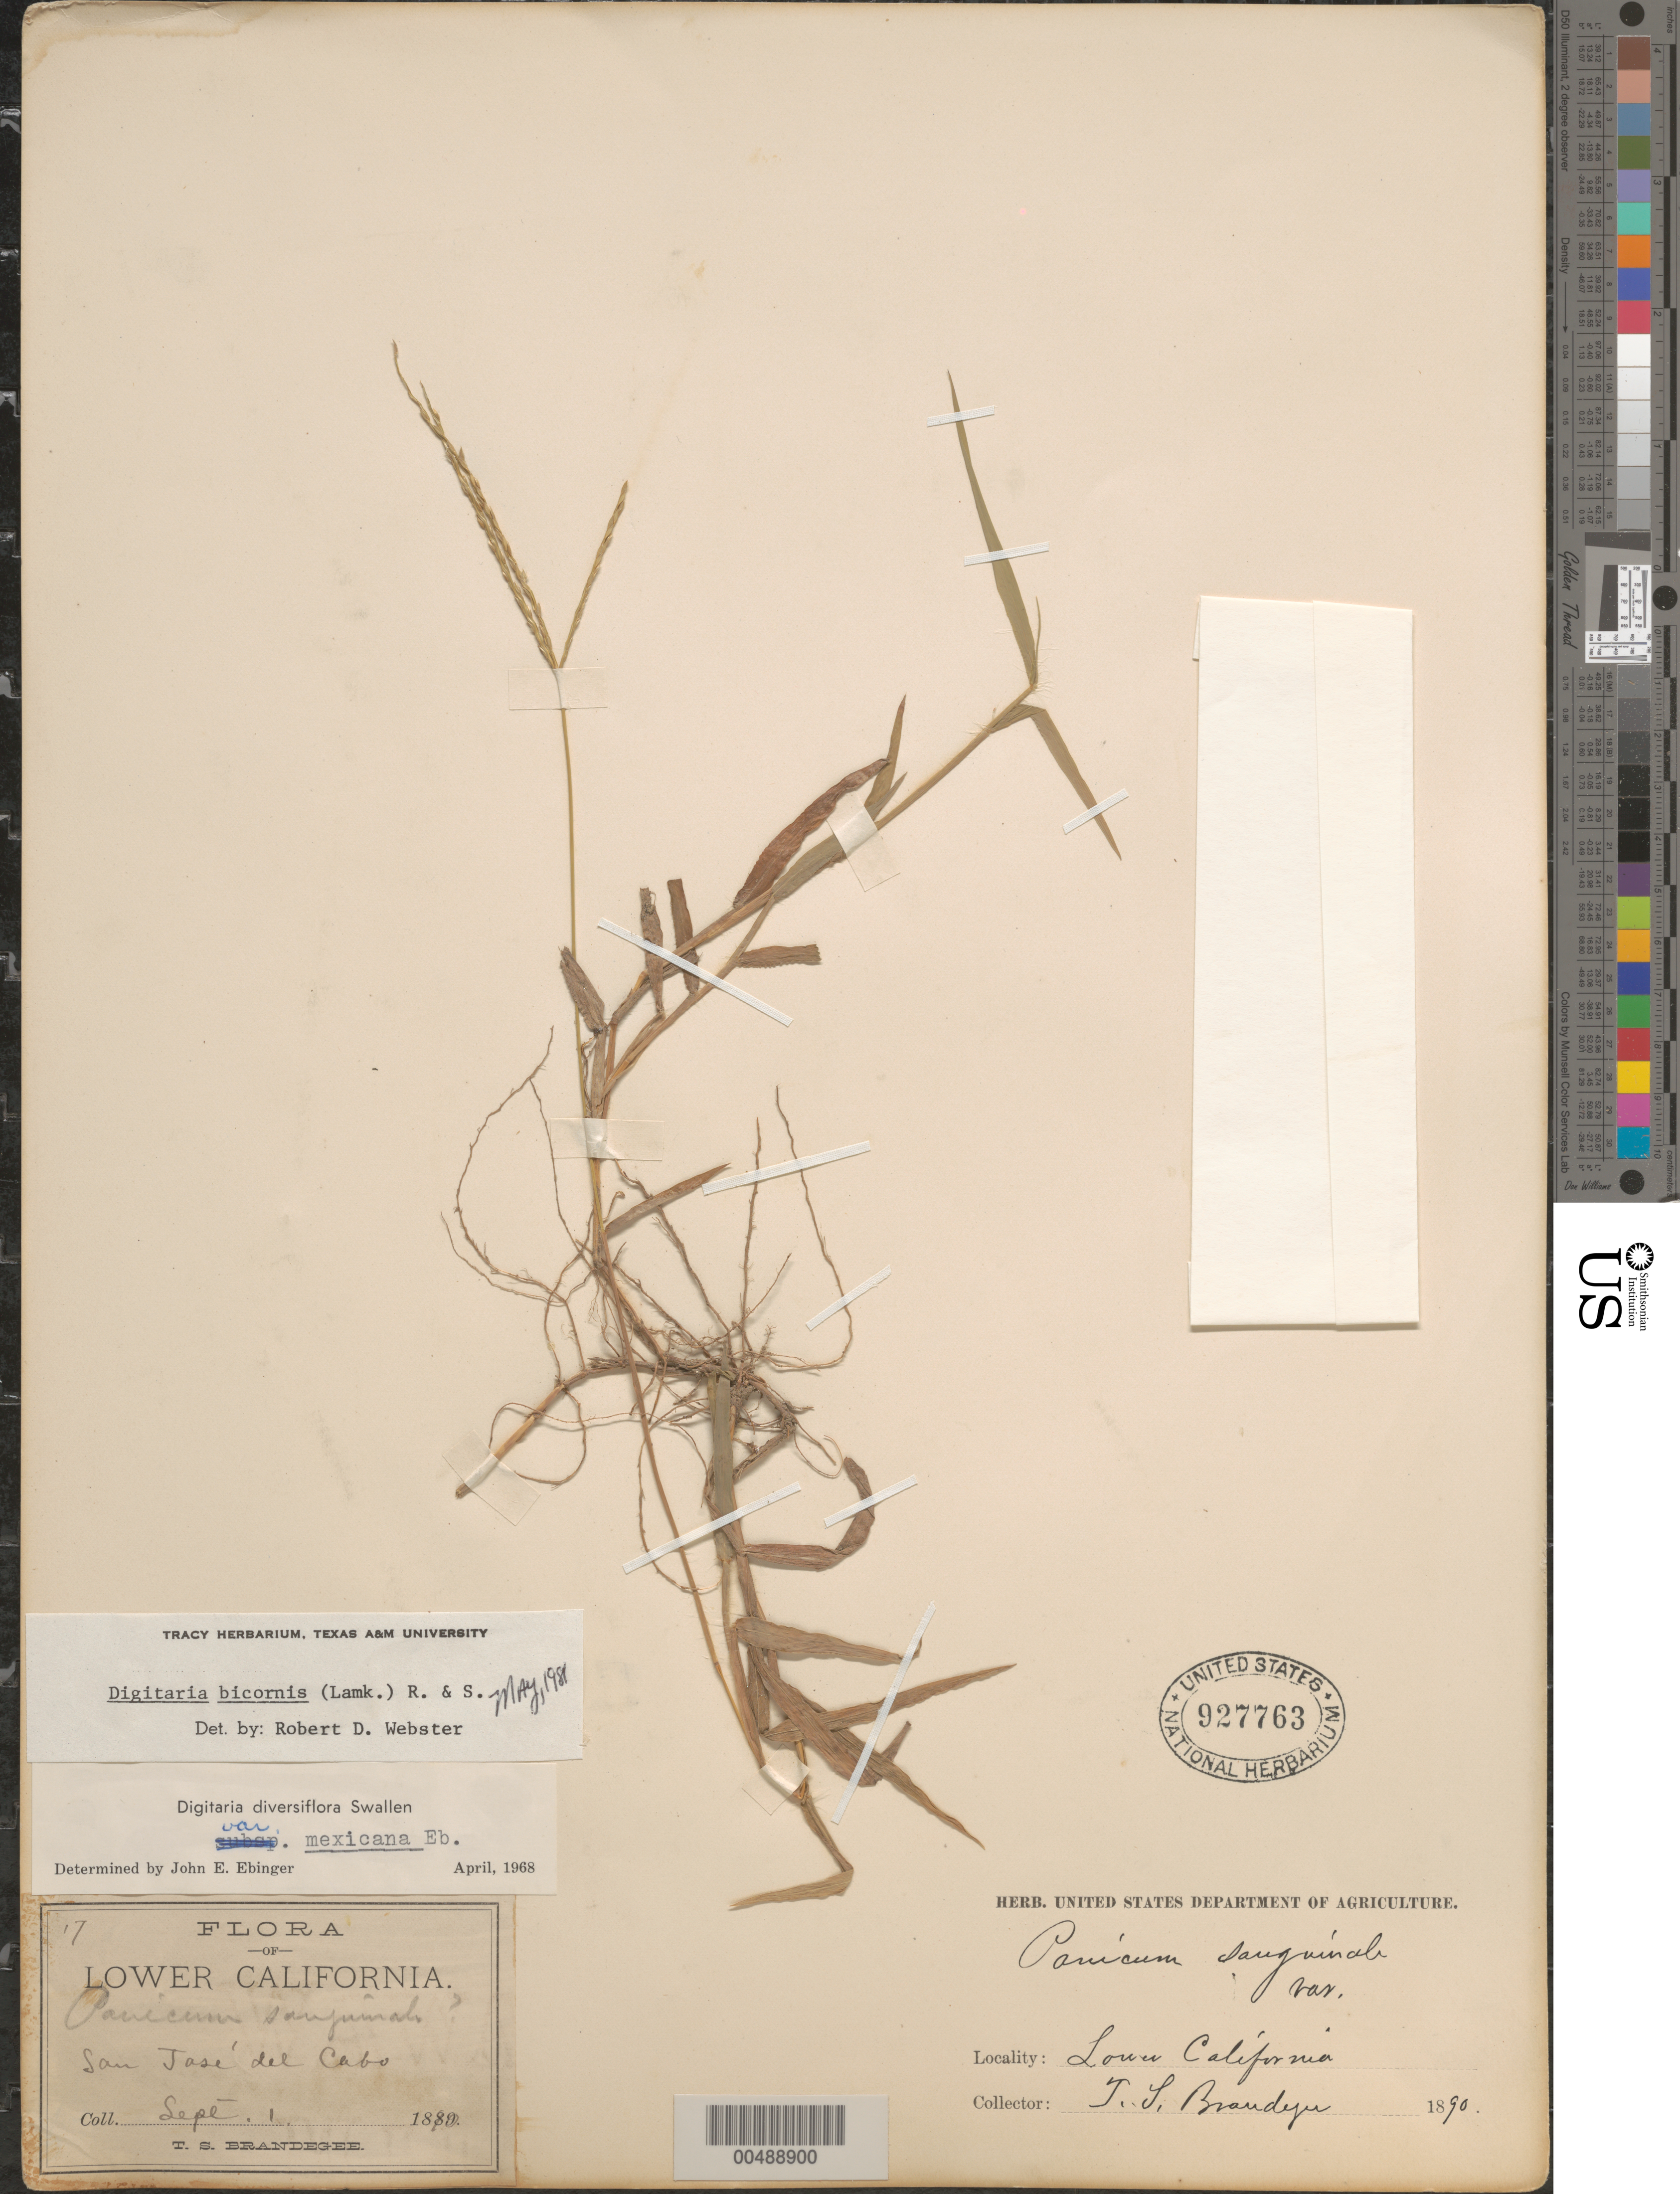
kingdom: Plantae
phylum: Tracheophyta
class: Liliopsida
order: Poales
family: Poaceae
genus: Digitaria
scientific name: Digitaria bicornis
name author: (Lam.) Roem. & Schult.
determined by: Webster, Robert D.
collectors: T. S. Brandegee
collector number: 17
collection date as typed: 1 Sep 1890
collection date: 1890-09-01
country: Mexico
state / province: Baja California Sur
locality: San José del Cabo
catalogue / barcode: US 927763